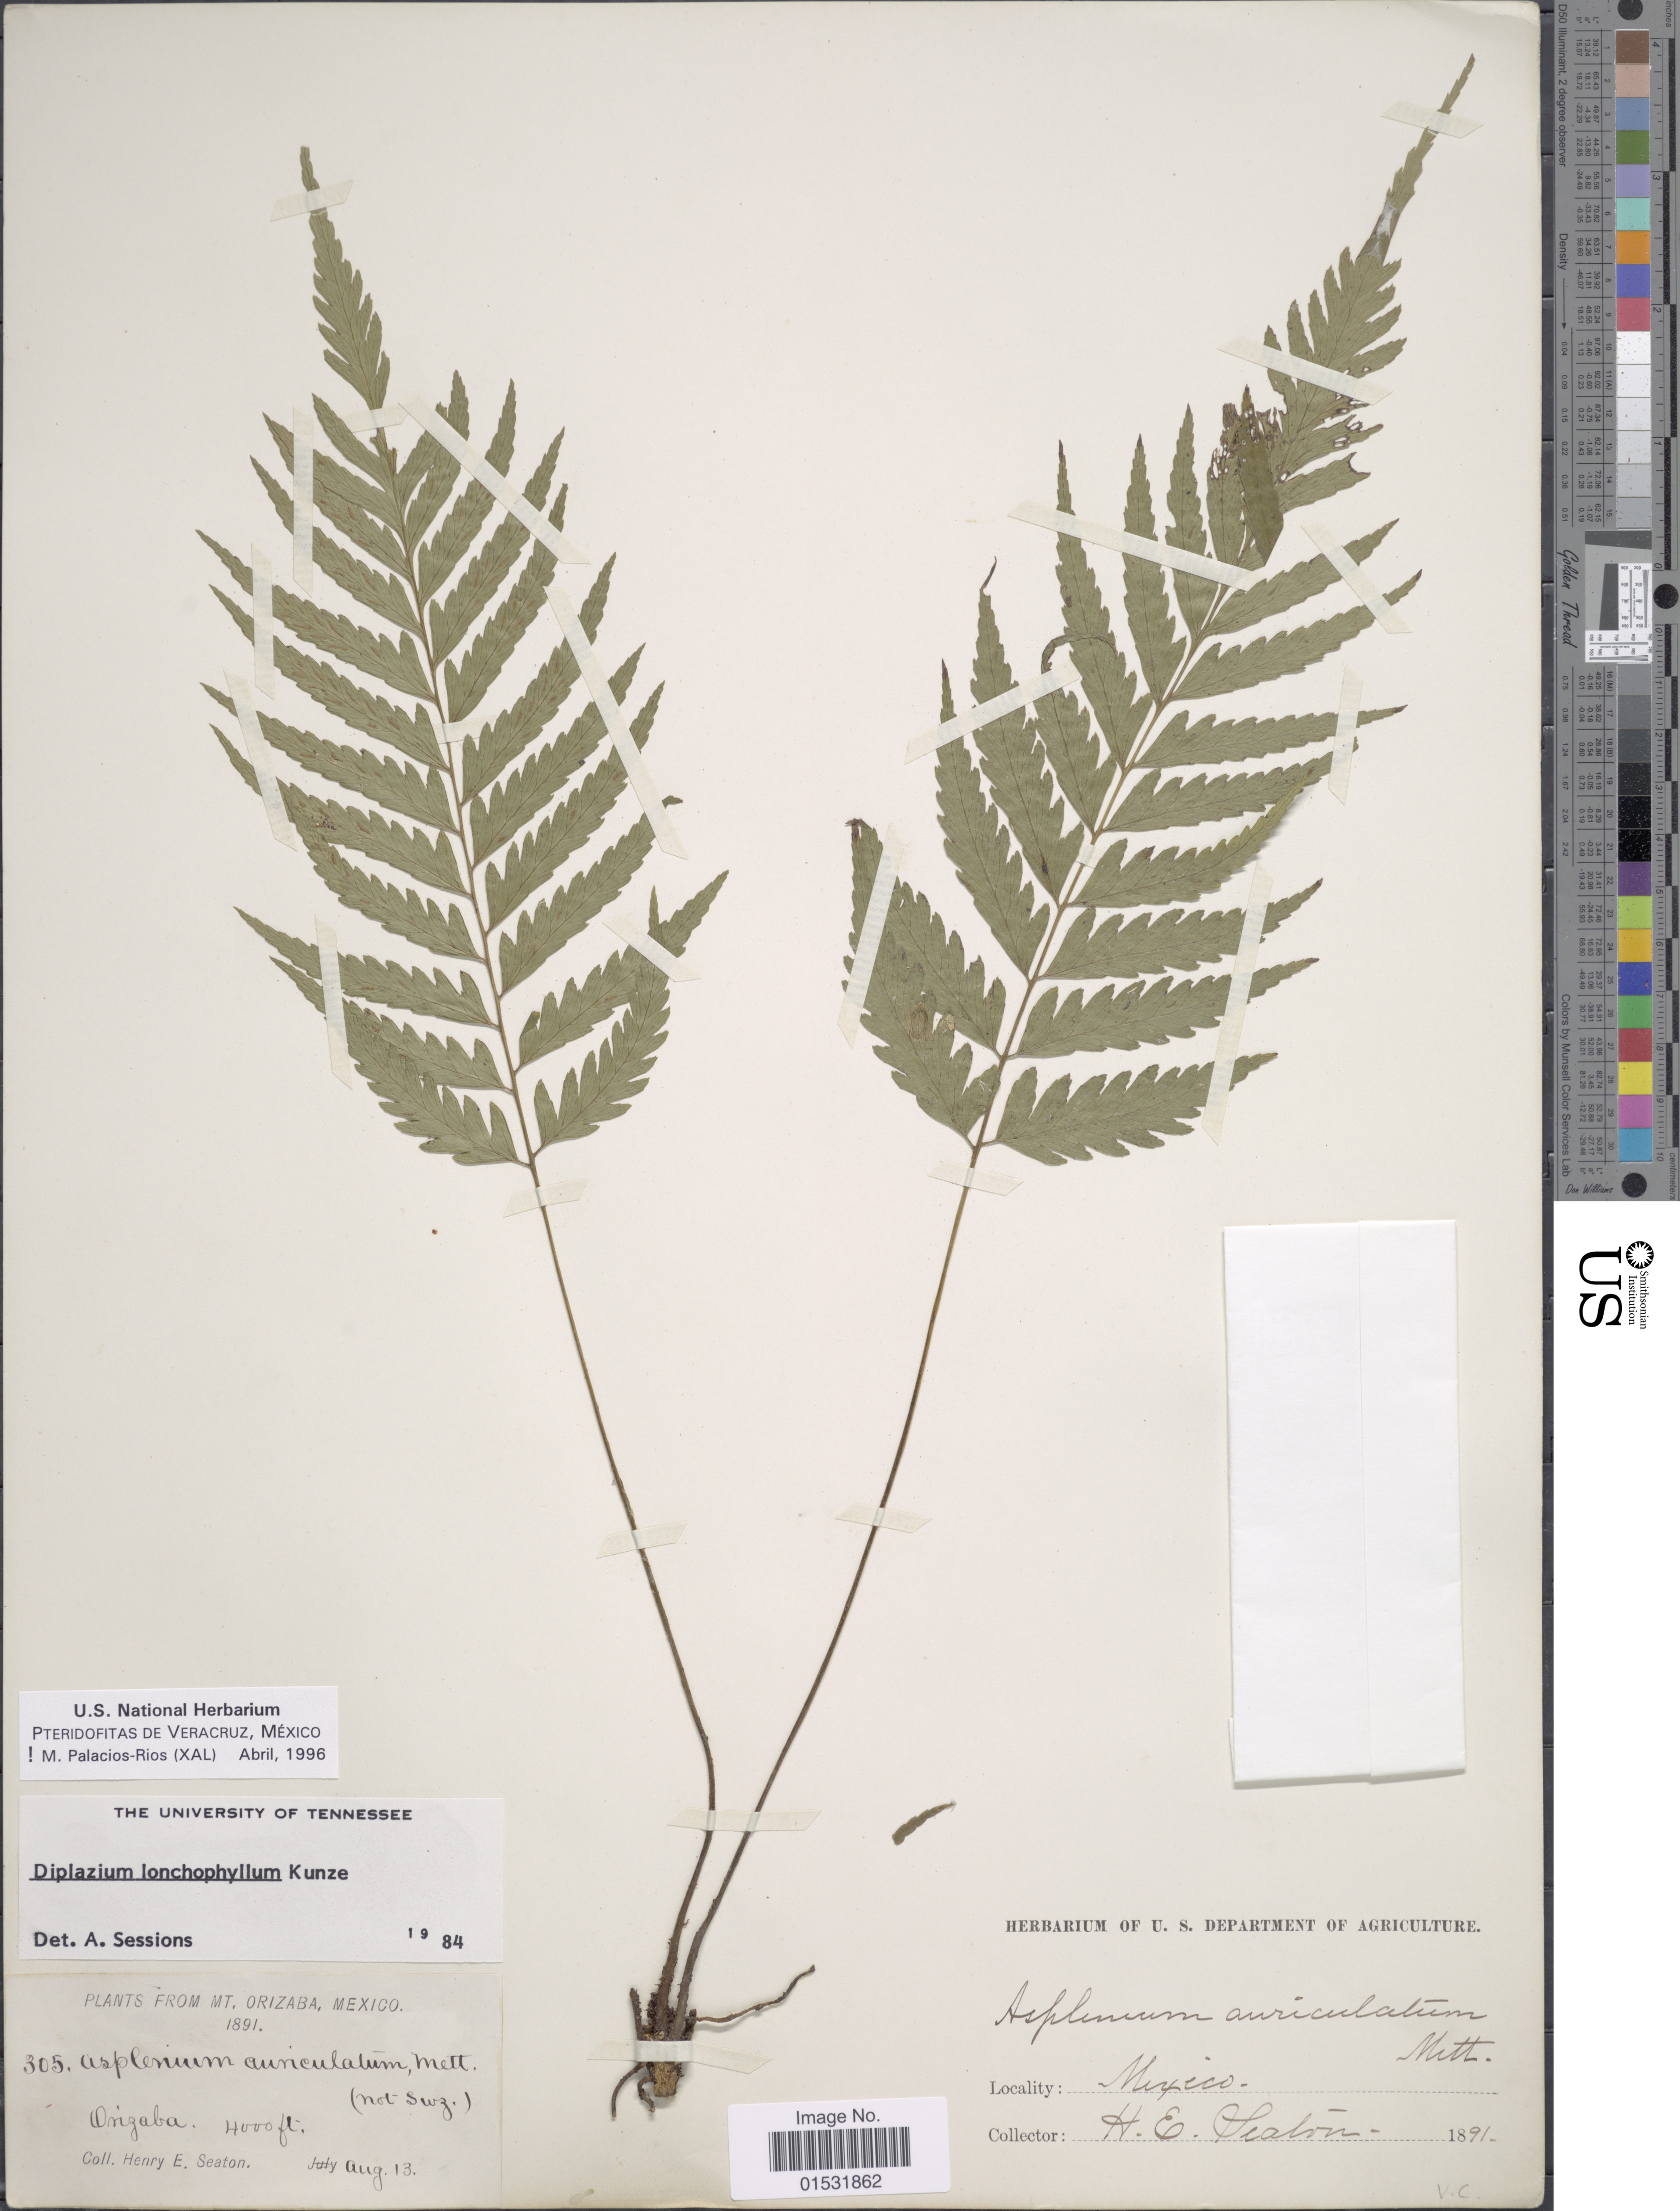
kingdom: Plantae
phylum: Tracheophyta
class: Polypodiopsida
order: Polypodiales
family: Athyriaceae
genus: Diplazium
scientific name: Diplazium lonchophyllum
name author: Kunze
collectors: H. E. Seaton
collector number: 305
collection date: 1891-08-13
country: Mexico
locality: Mt. Orizaba. Orizaba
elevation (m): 1219